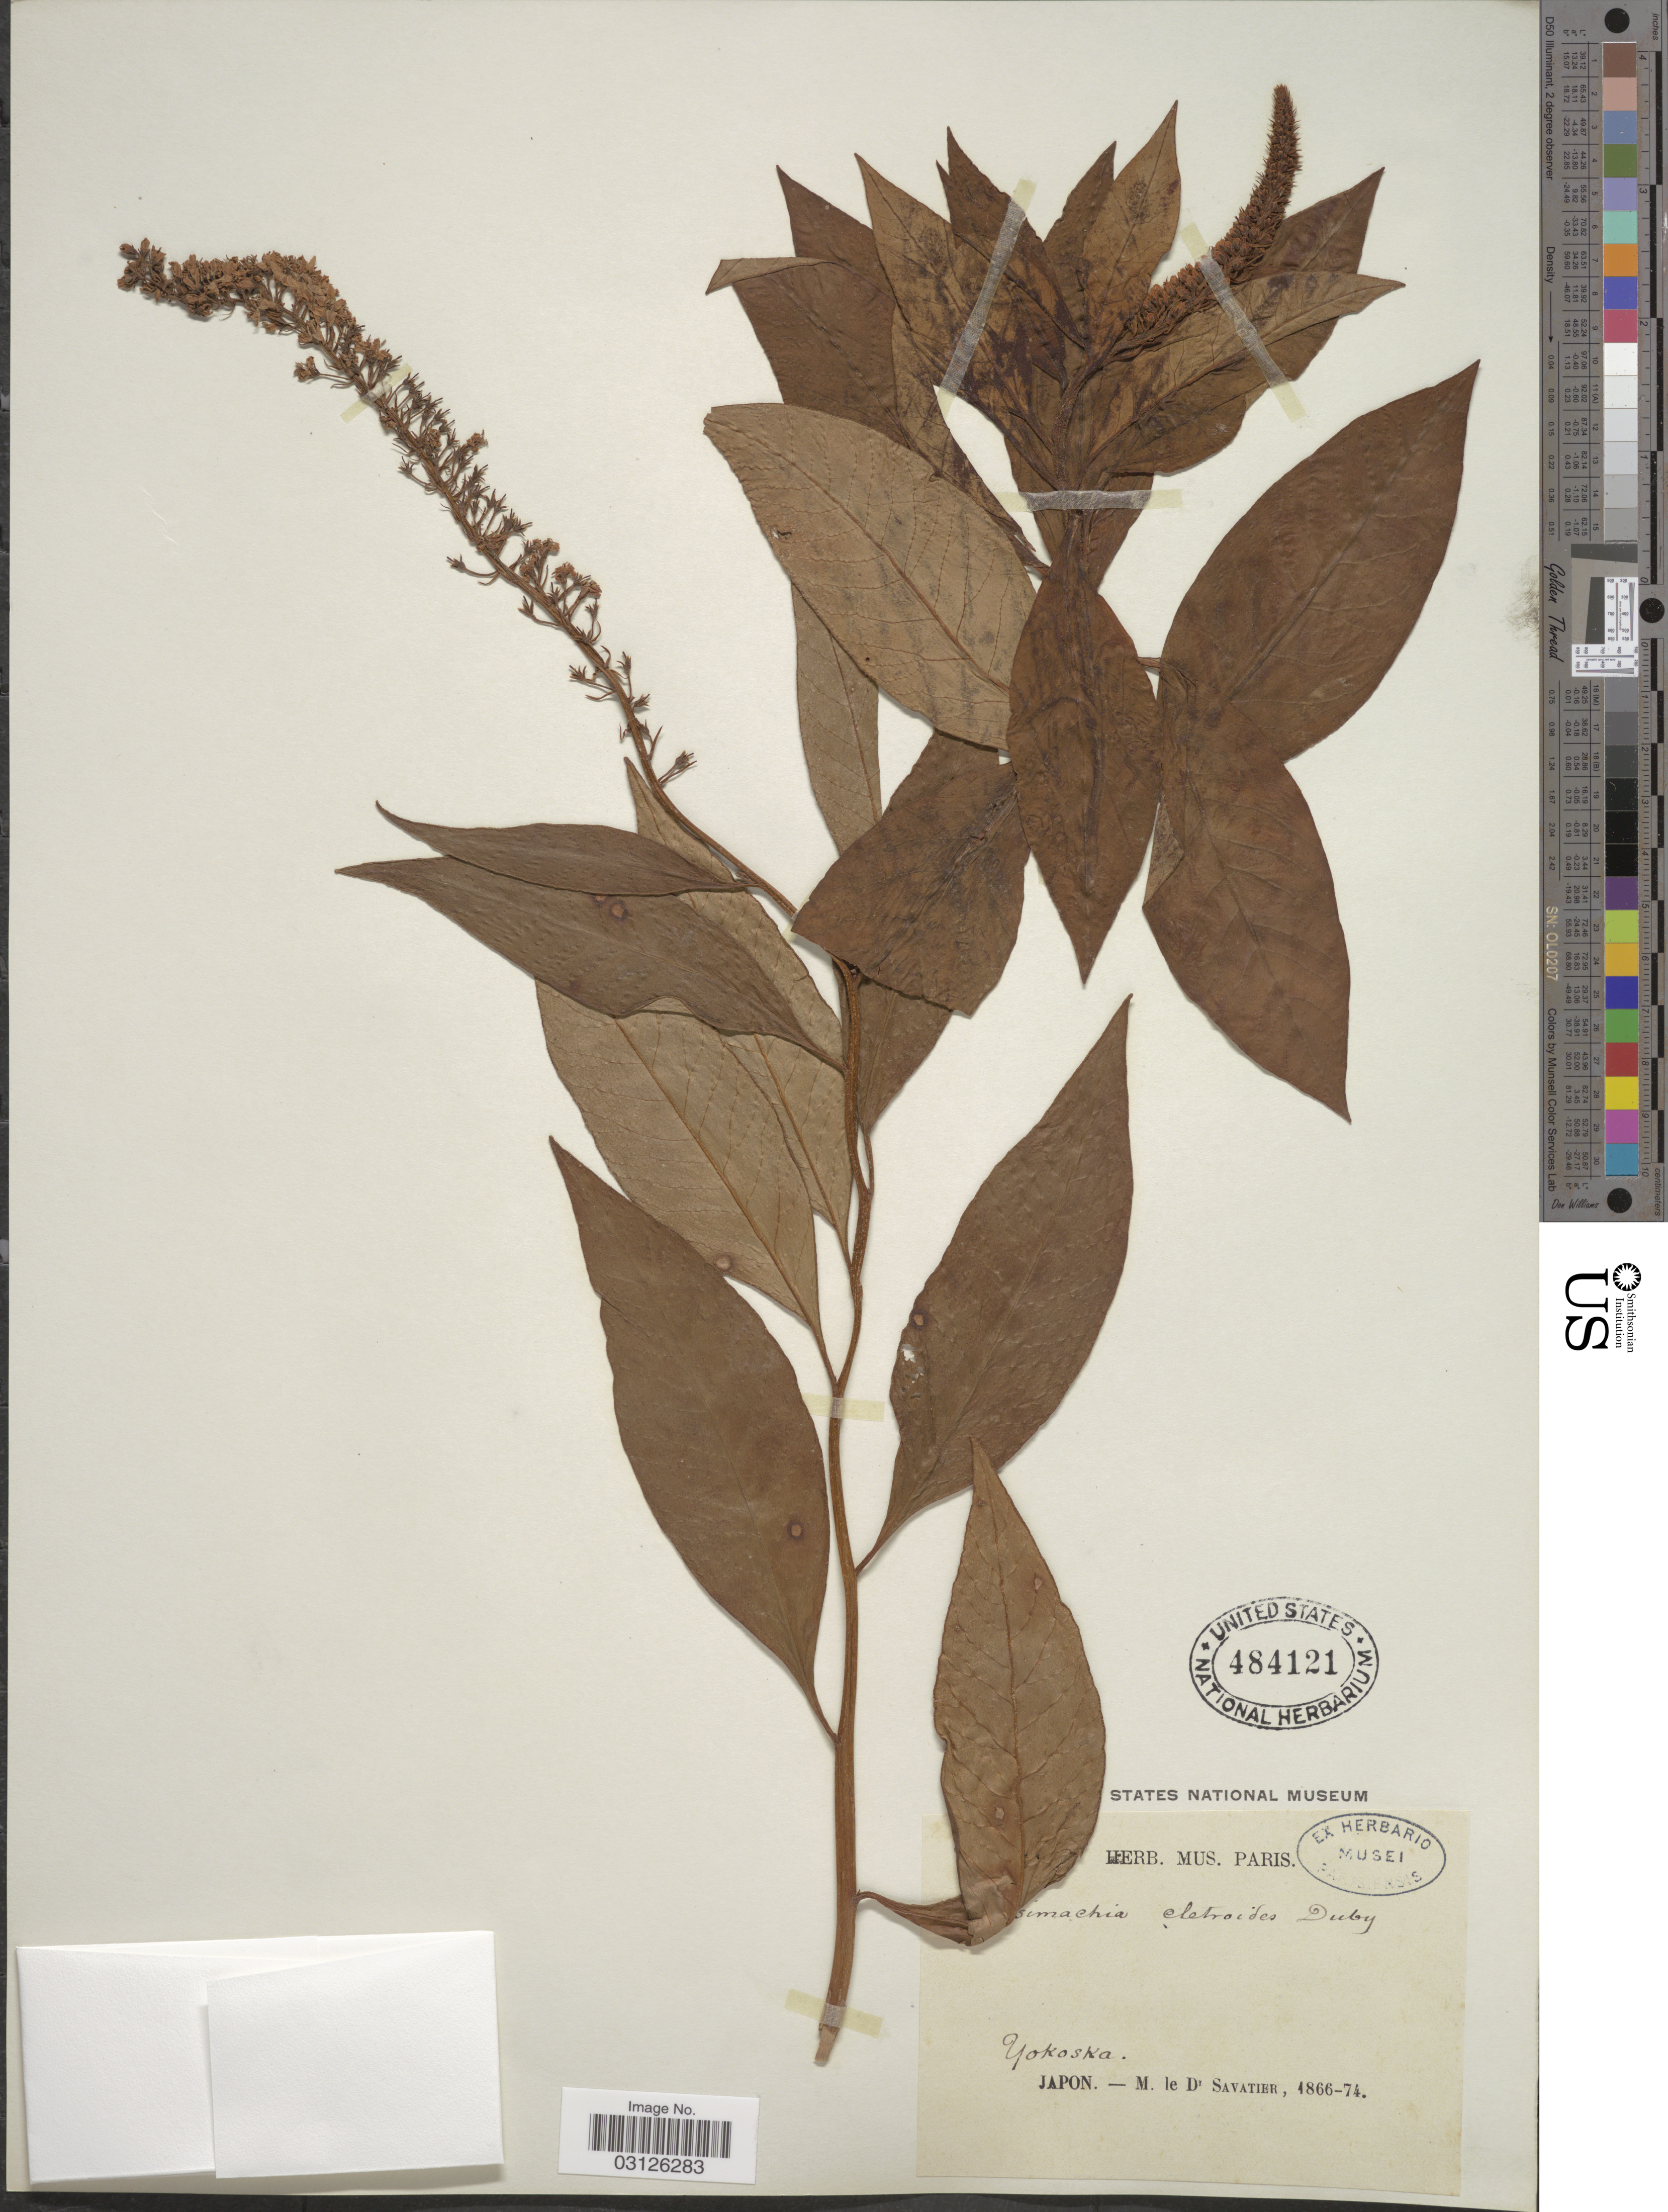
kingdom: Plantae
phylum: Tracheophyta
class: Magnoliopsida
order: Ericales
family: Primulaceae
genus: Lysimachia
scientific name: Lysimachia clethroides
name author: Duby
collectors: M. Savatier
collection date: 1866/1874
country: Japan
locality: Yokoska.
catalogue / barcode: US 484121